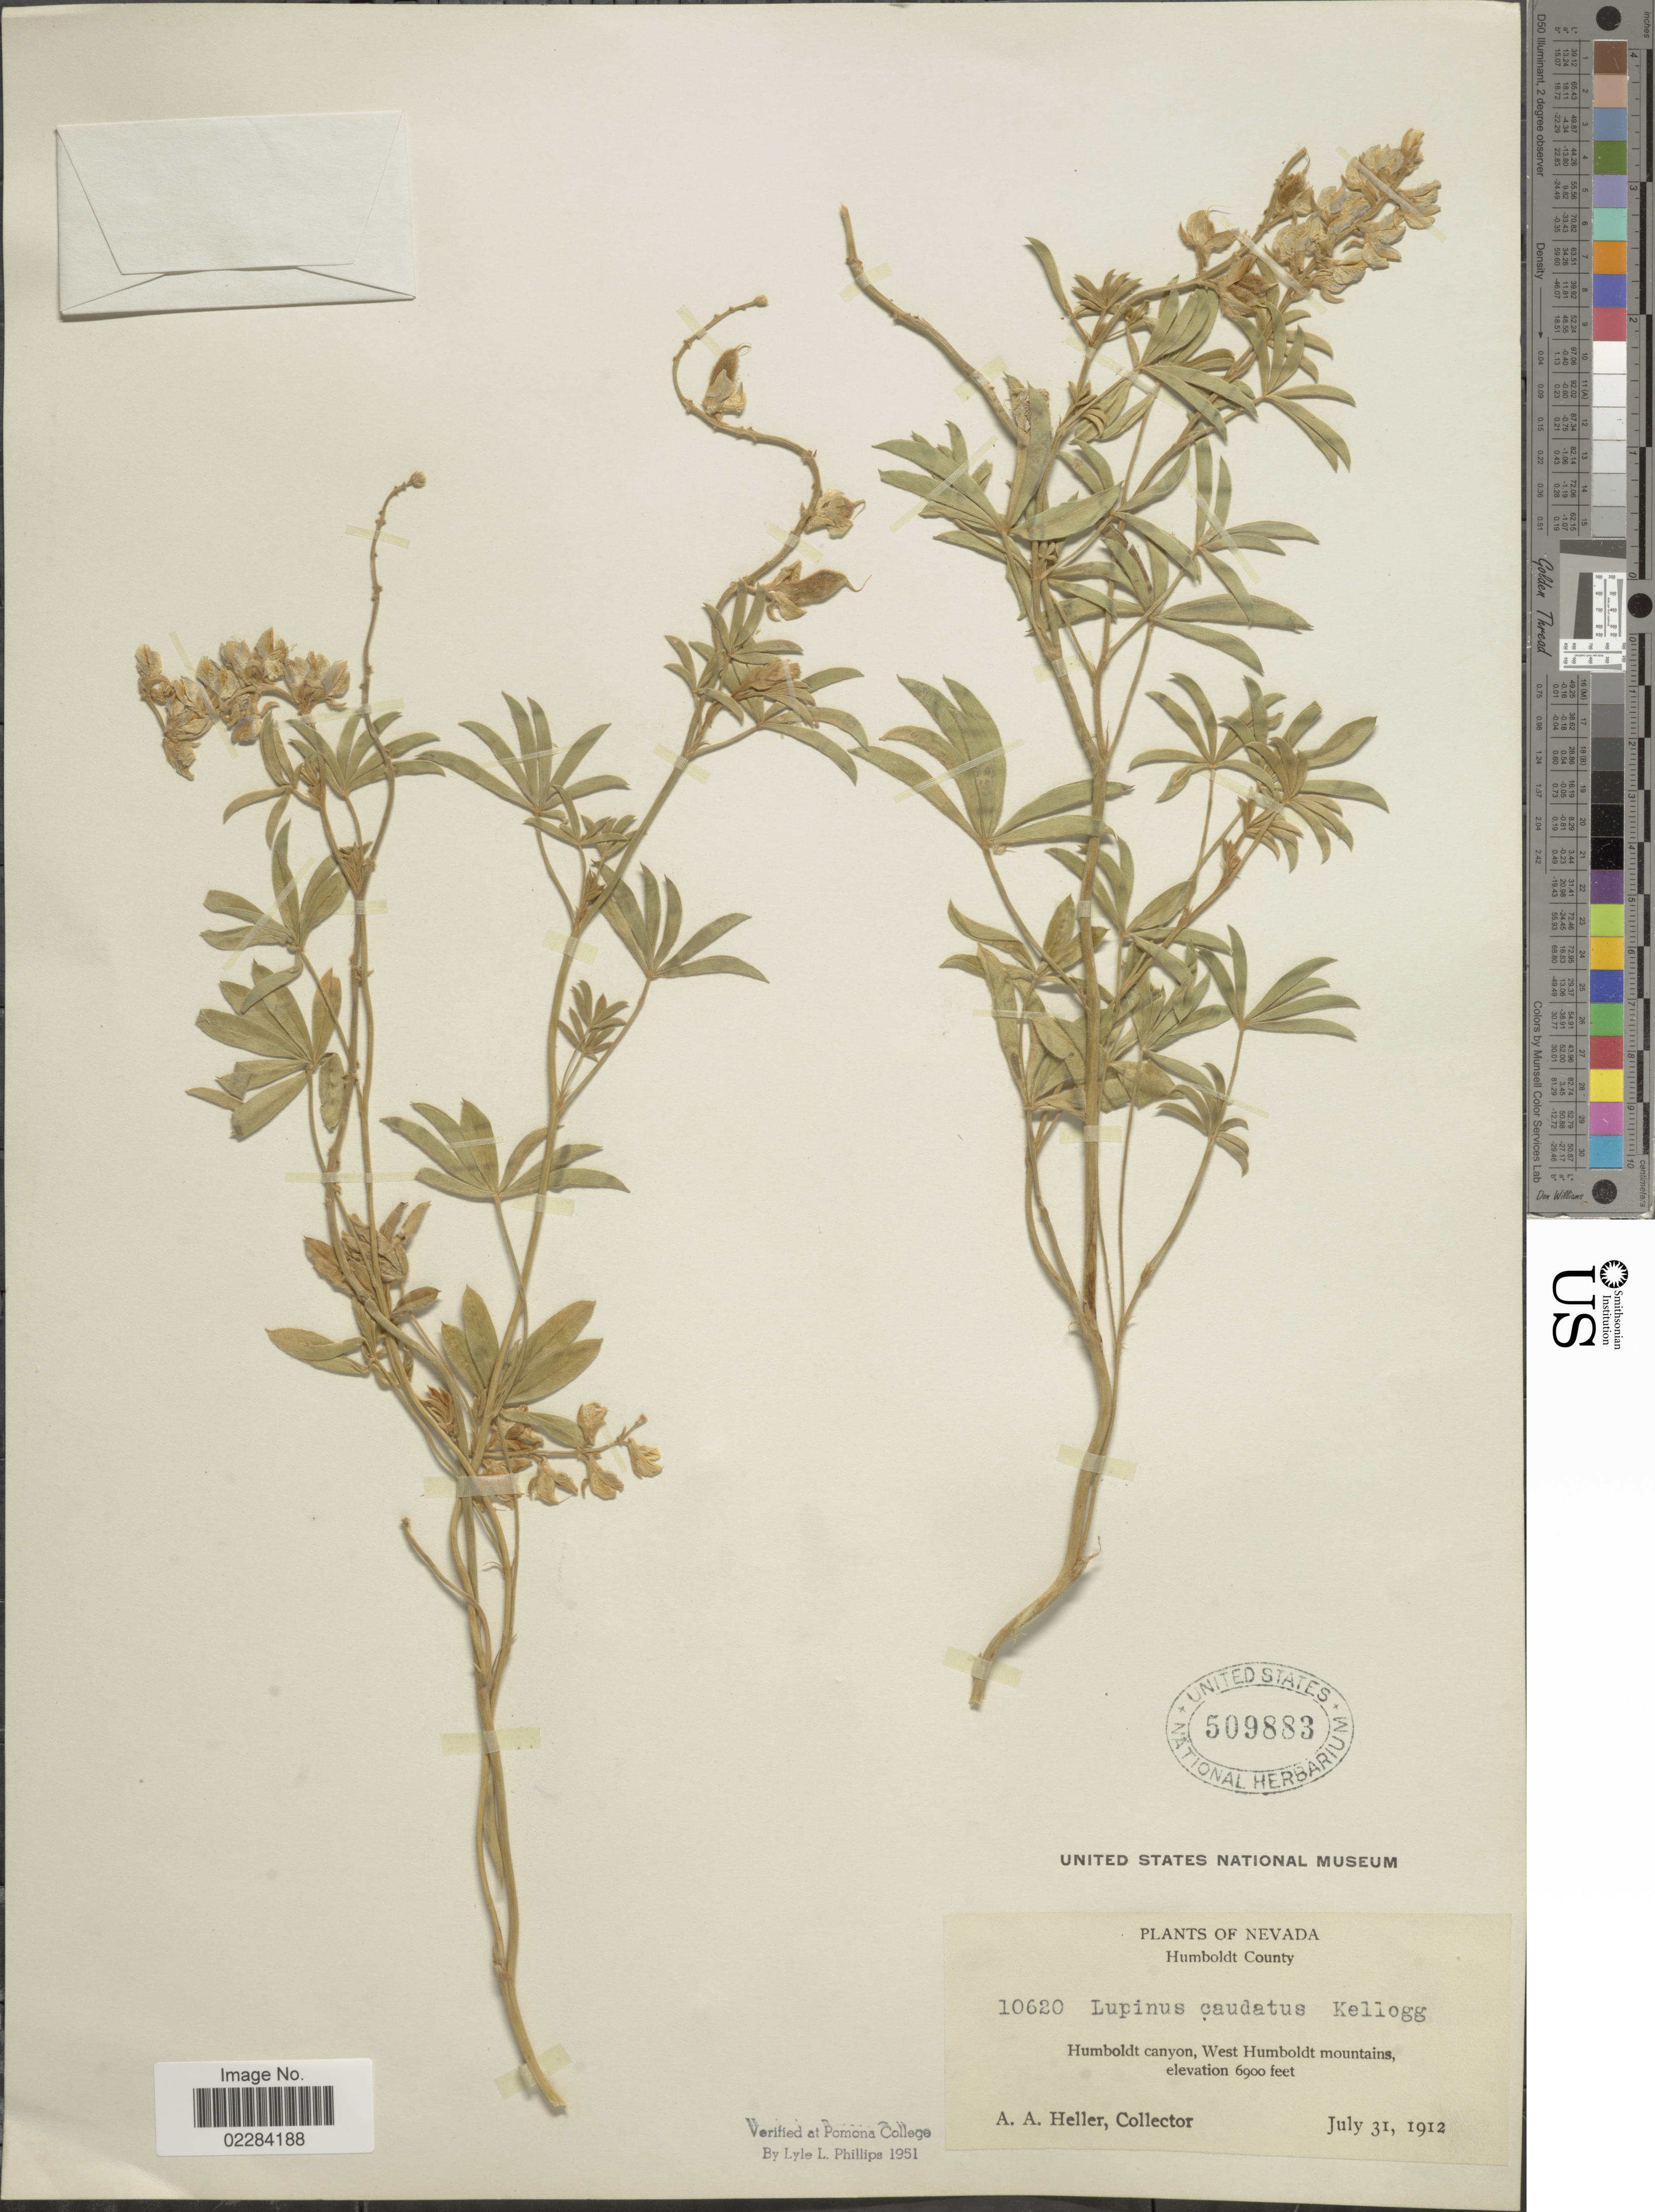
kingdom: Plantae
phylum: Tracheophyta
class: Magnoliopsida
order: Fabales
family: Fabaceae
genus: Lupinus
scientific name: Lupinus caudatus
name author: Kellogg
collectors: A. A. Heller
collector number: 10620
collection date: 1912-07-31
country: United States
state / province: Nevada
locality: Humbolt County. Humboldt canyon, West Humboldt mountains.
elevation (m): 2103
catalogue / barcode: US 509883